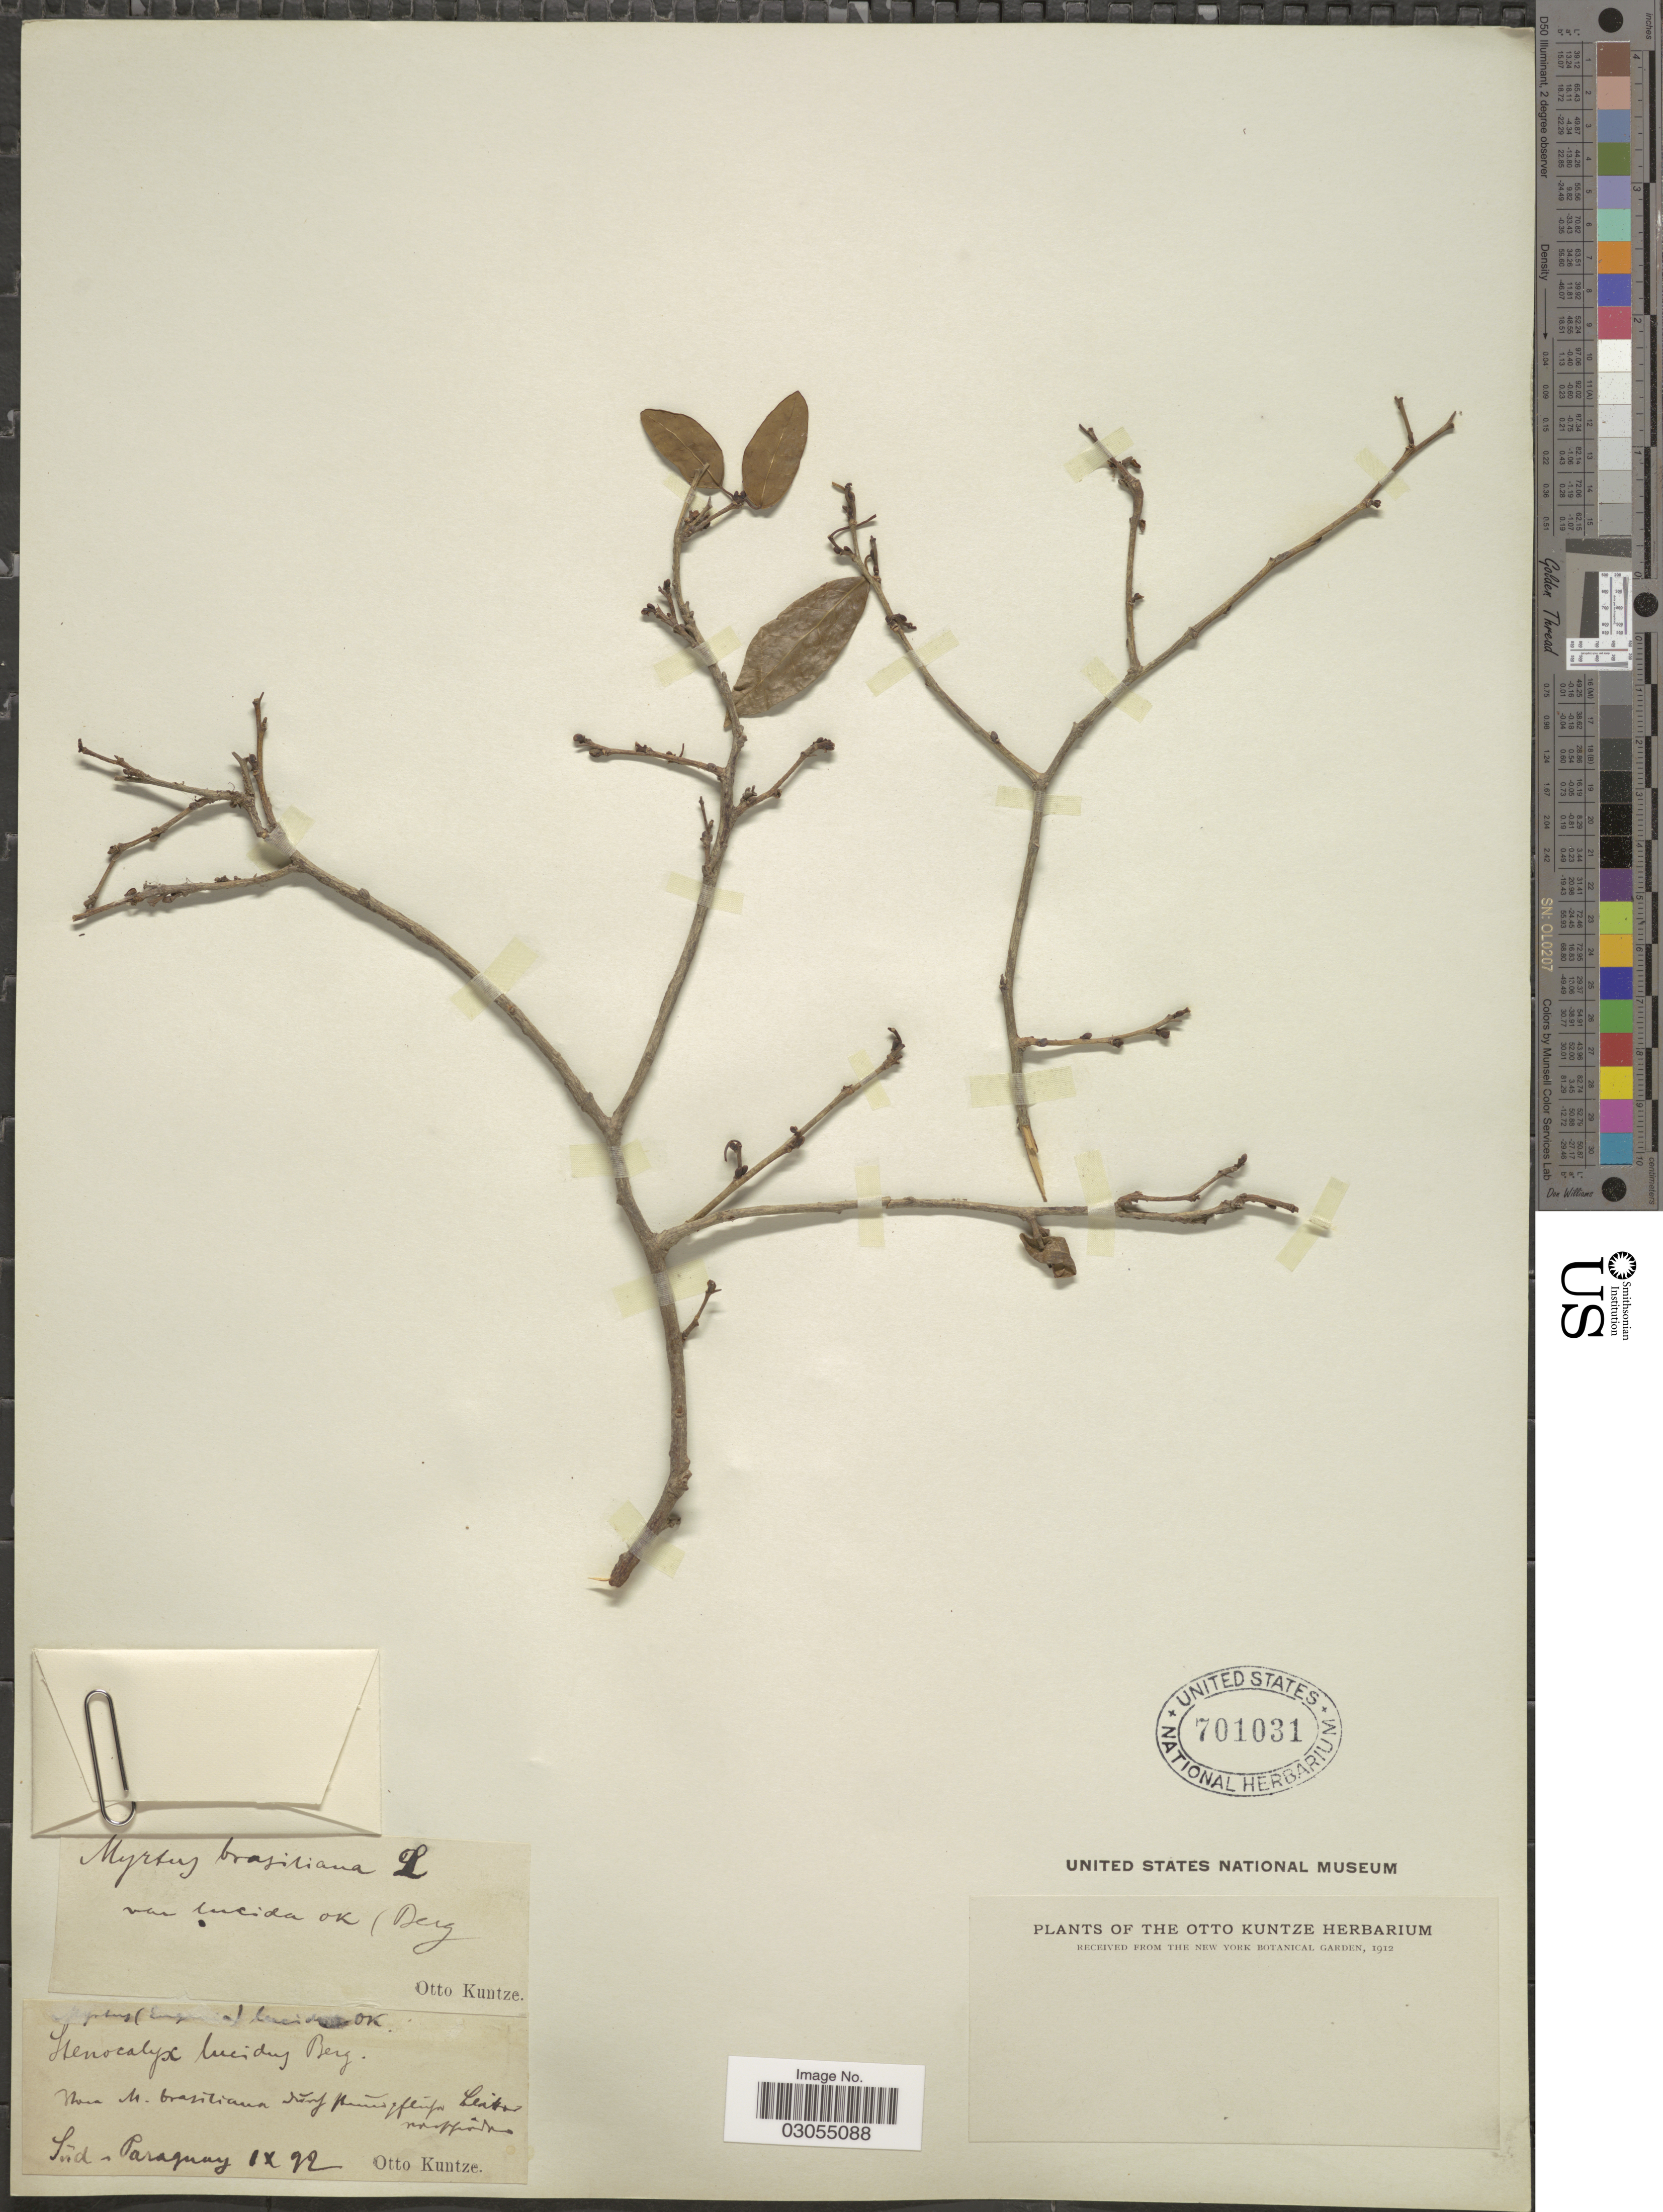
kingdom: Plantae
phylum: Tracheophyta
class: Magnoliopsida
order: Myrtales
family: Myrtaceae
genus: Eugenia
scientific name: Eugenia uniflora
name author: L.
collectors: C.E.O. Kuntze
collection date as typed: Transcribed d/m/y: /9/92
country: Paraguay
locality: Sud Paraguay.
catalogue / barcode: US 701031